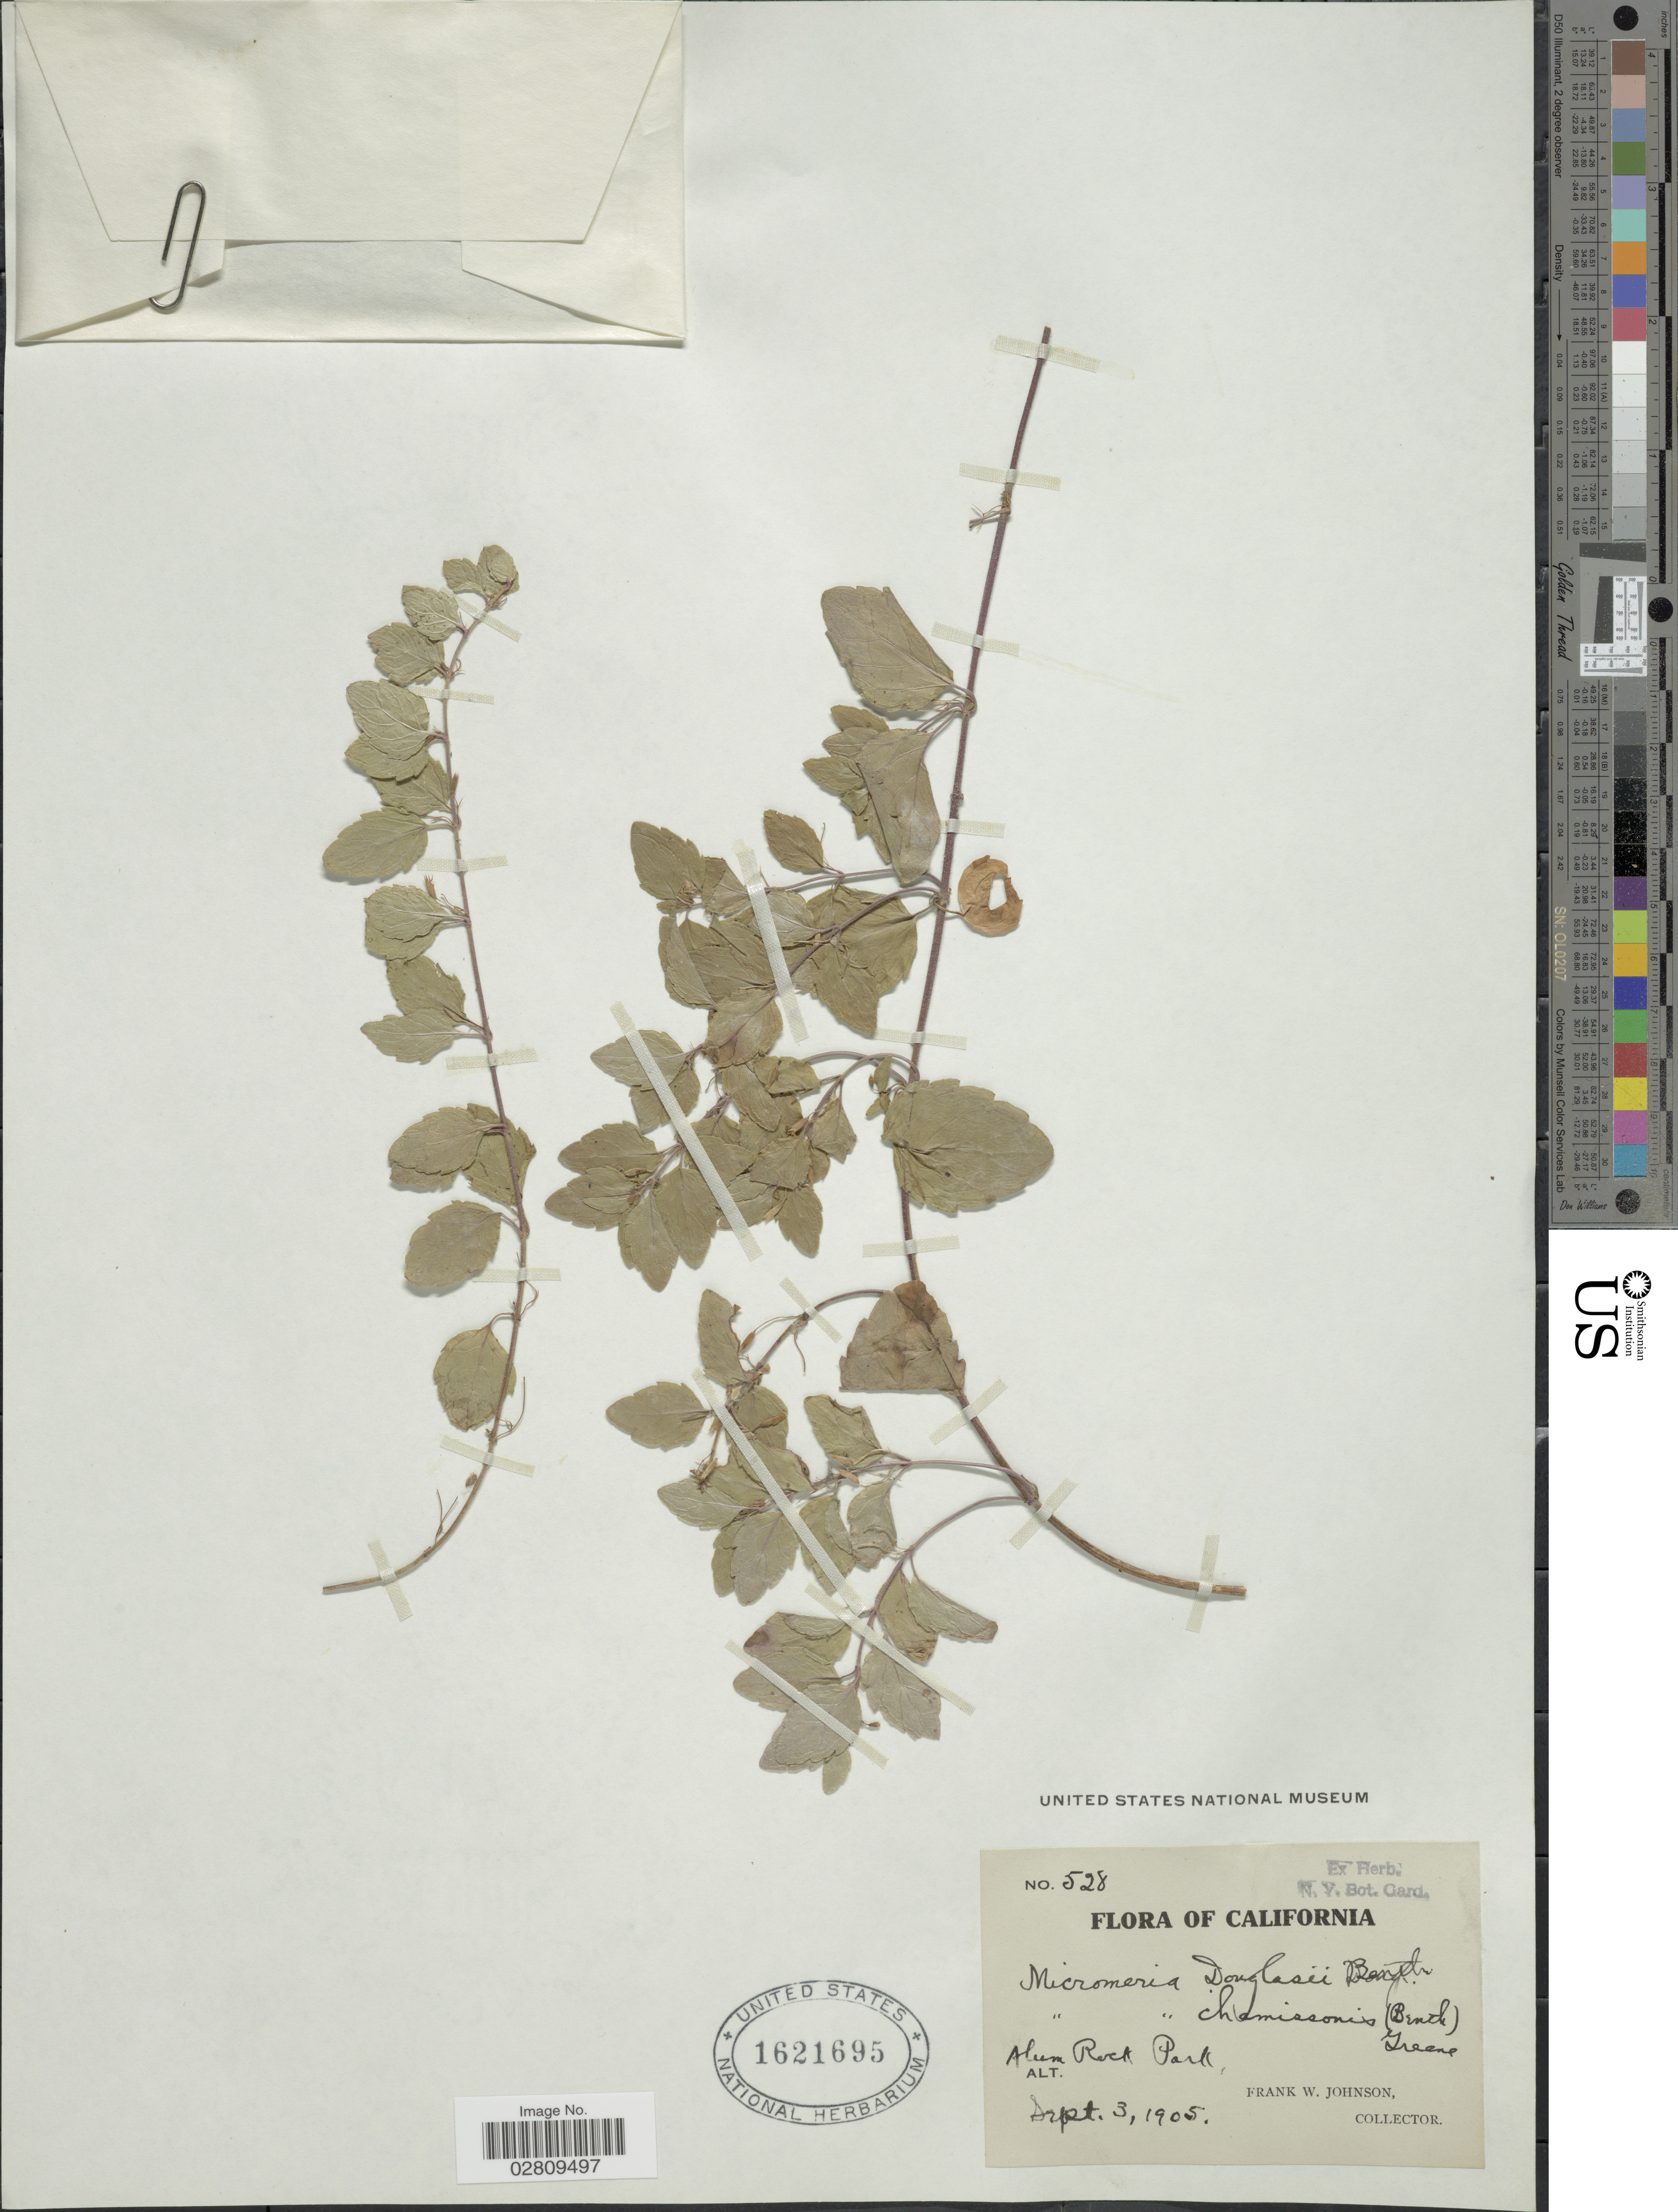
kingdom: Plantae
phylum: Tracheophyta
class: Magnoliopsida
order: Lamiales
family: Lamiaceae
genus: Micromeria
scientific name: Micromeria douglasii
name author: Benth.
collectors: F. W. Johnson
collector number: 528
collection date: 1905-09-03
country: United States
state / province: California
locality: Alum Rock Park.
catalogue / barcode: US 1621695